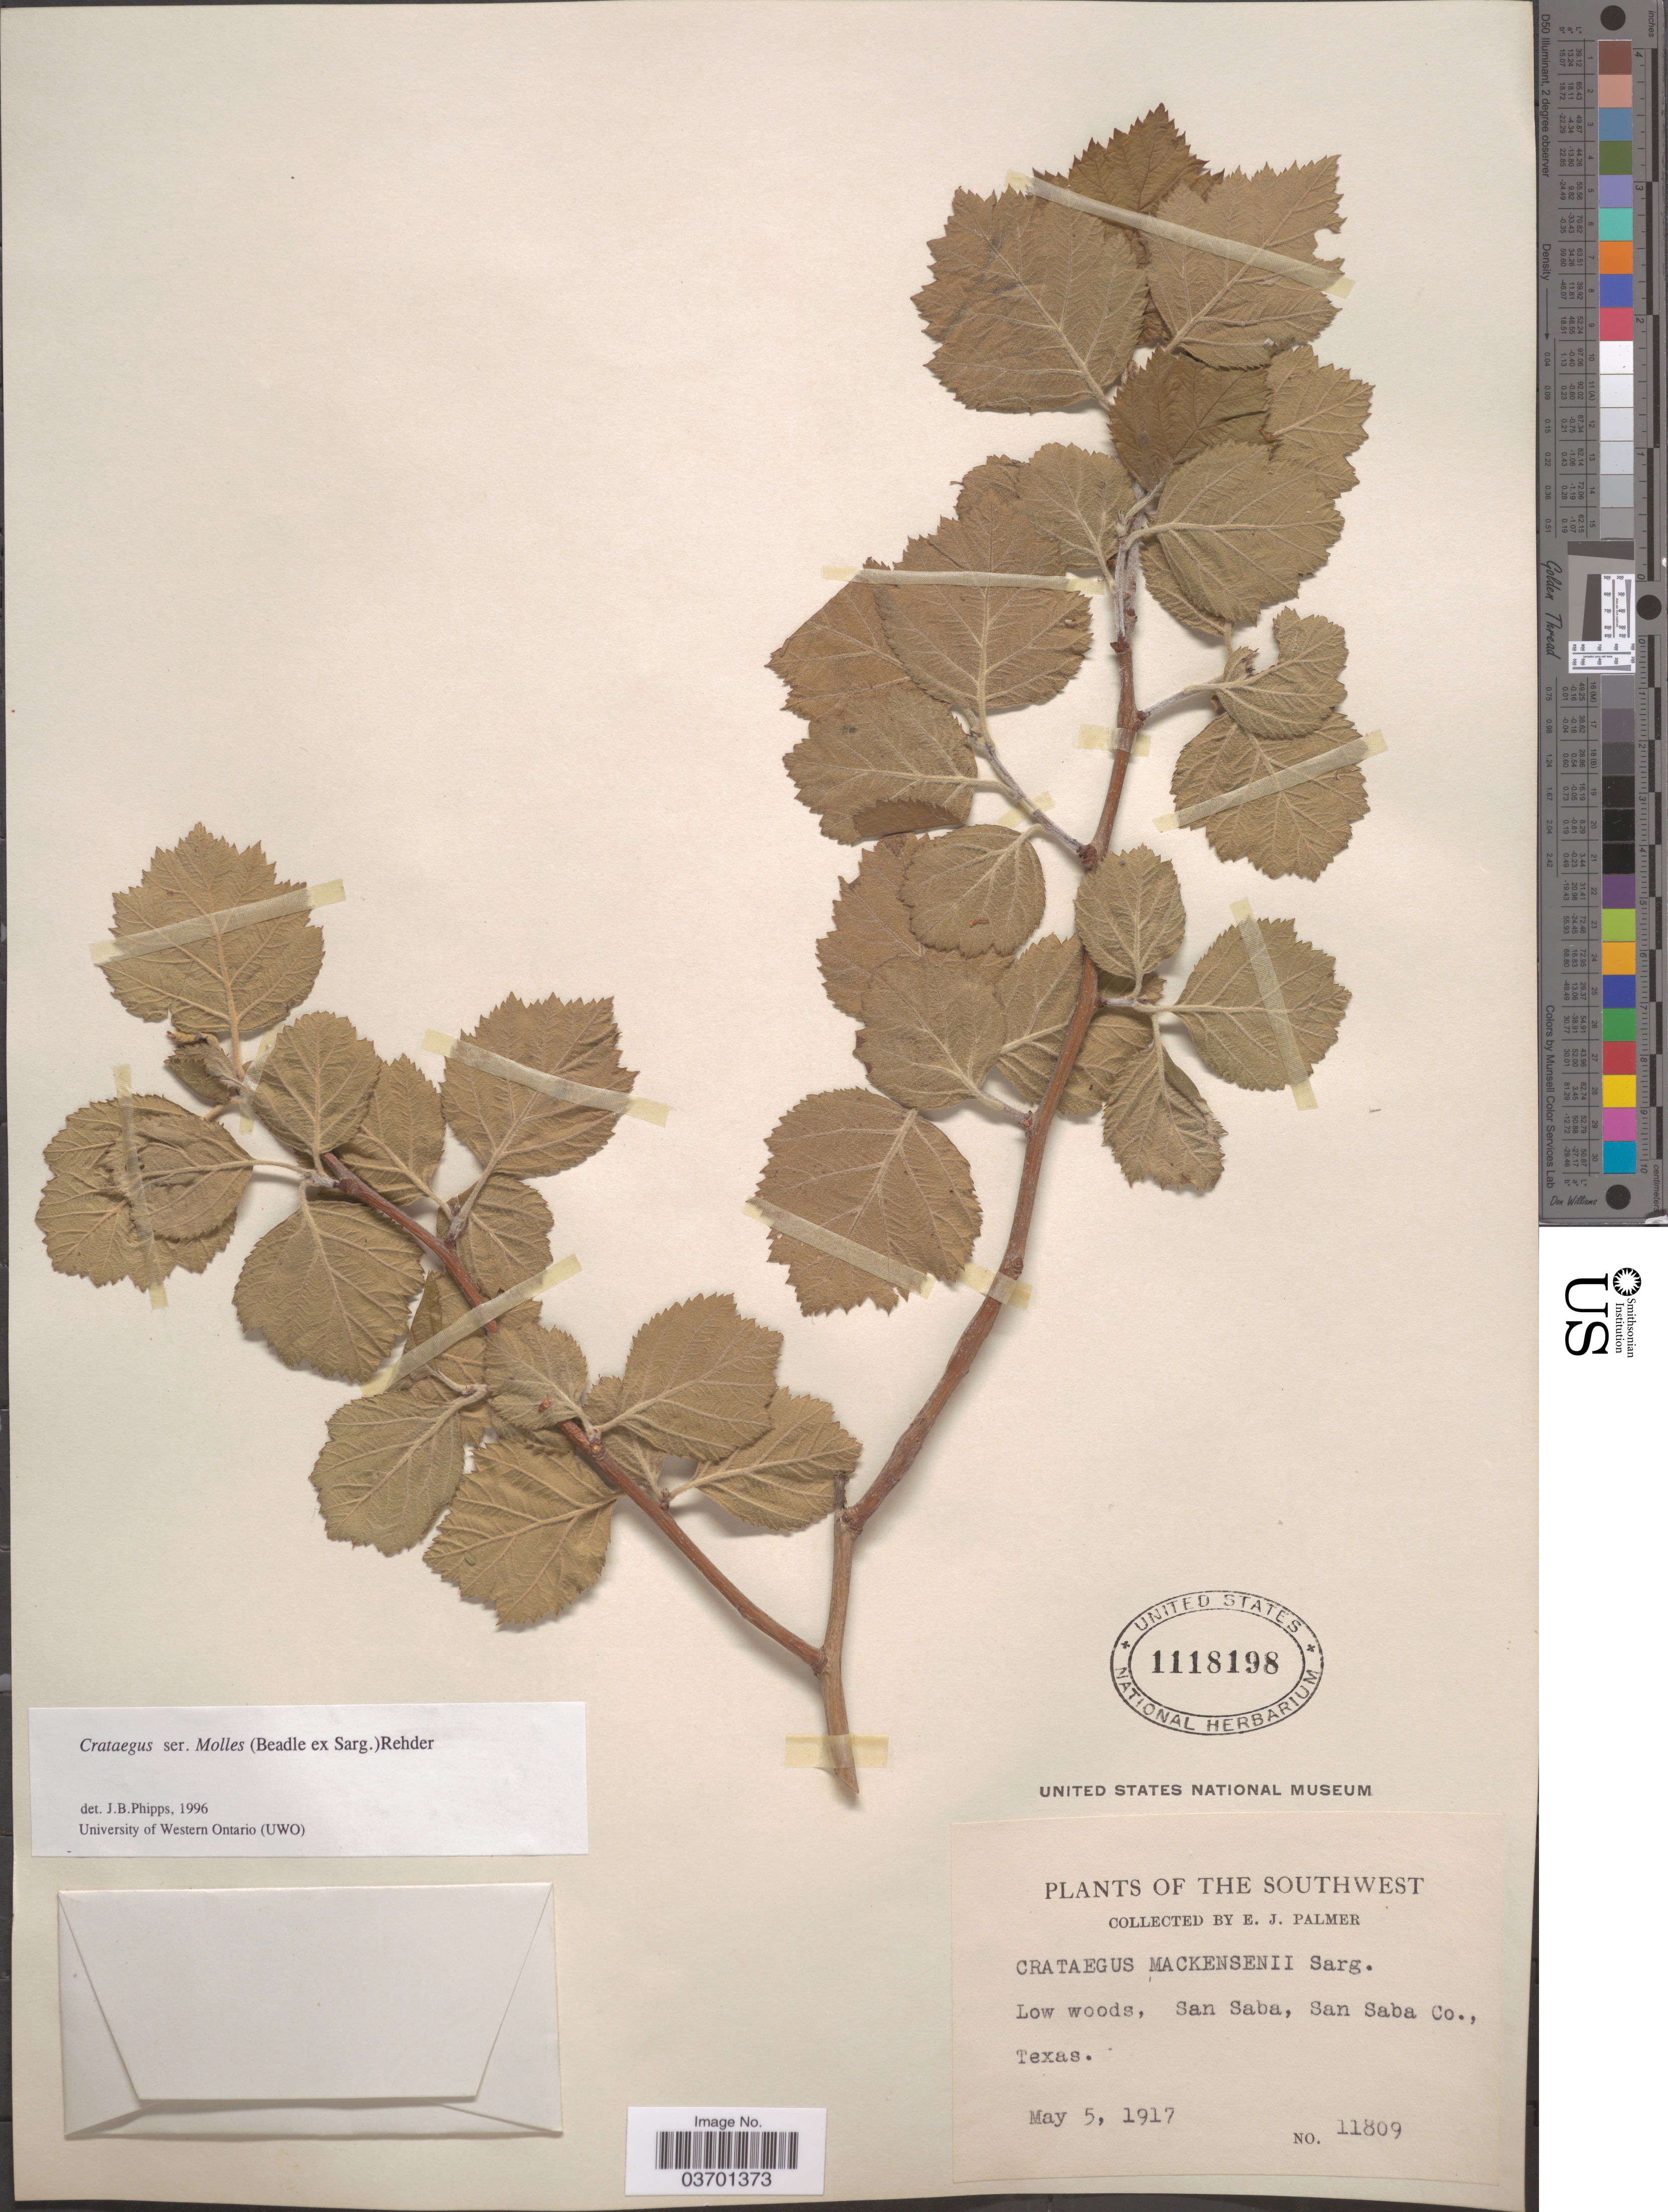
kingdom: Plantae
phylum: Tracheophyta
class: Magnoliopsida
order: Rosales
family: Rosaceae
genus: Crataegus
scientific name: Crataegus pruinosa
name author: (H.L. Wendl.) K. Koch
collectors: E. J. Palmer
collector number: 11809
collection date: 1917-05-05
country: United States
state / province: Texas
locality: The Southwest. San Saba, San Saba Co.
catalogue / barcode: US 1118198